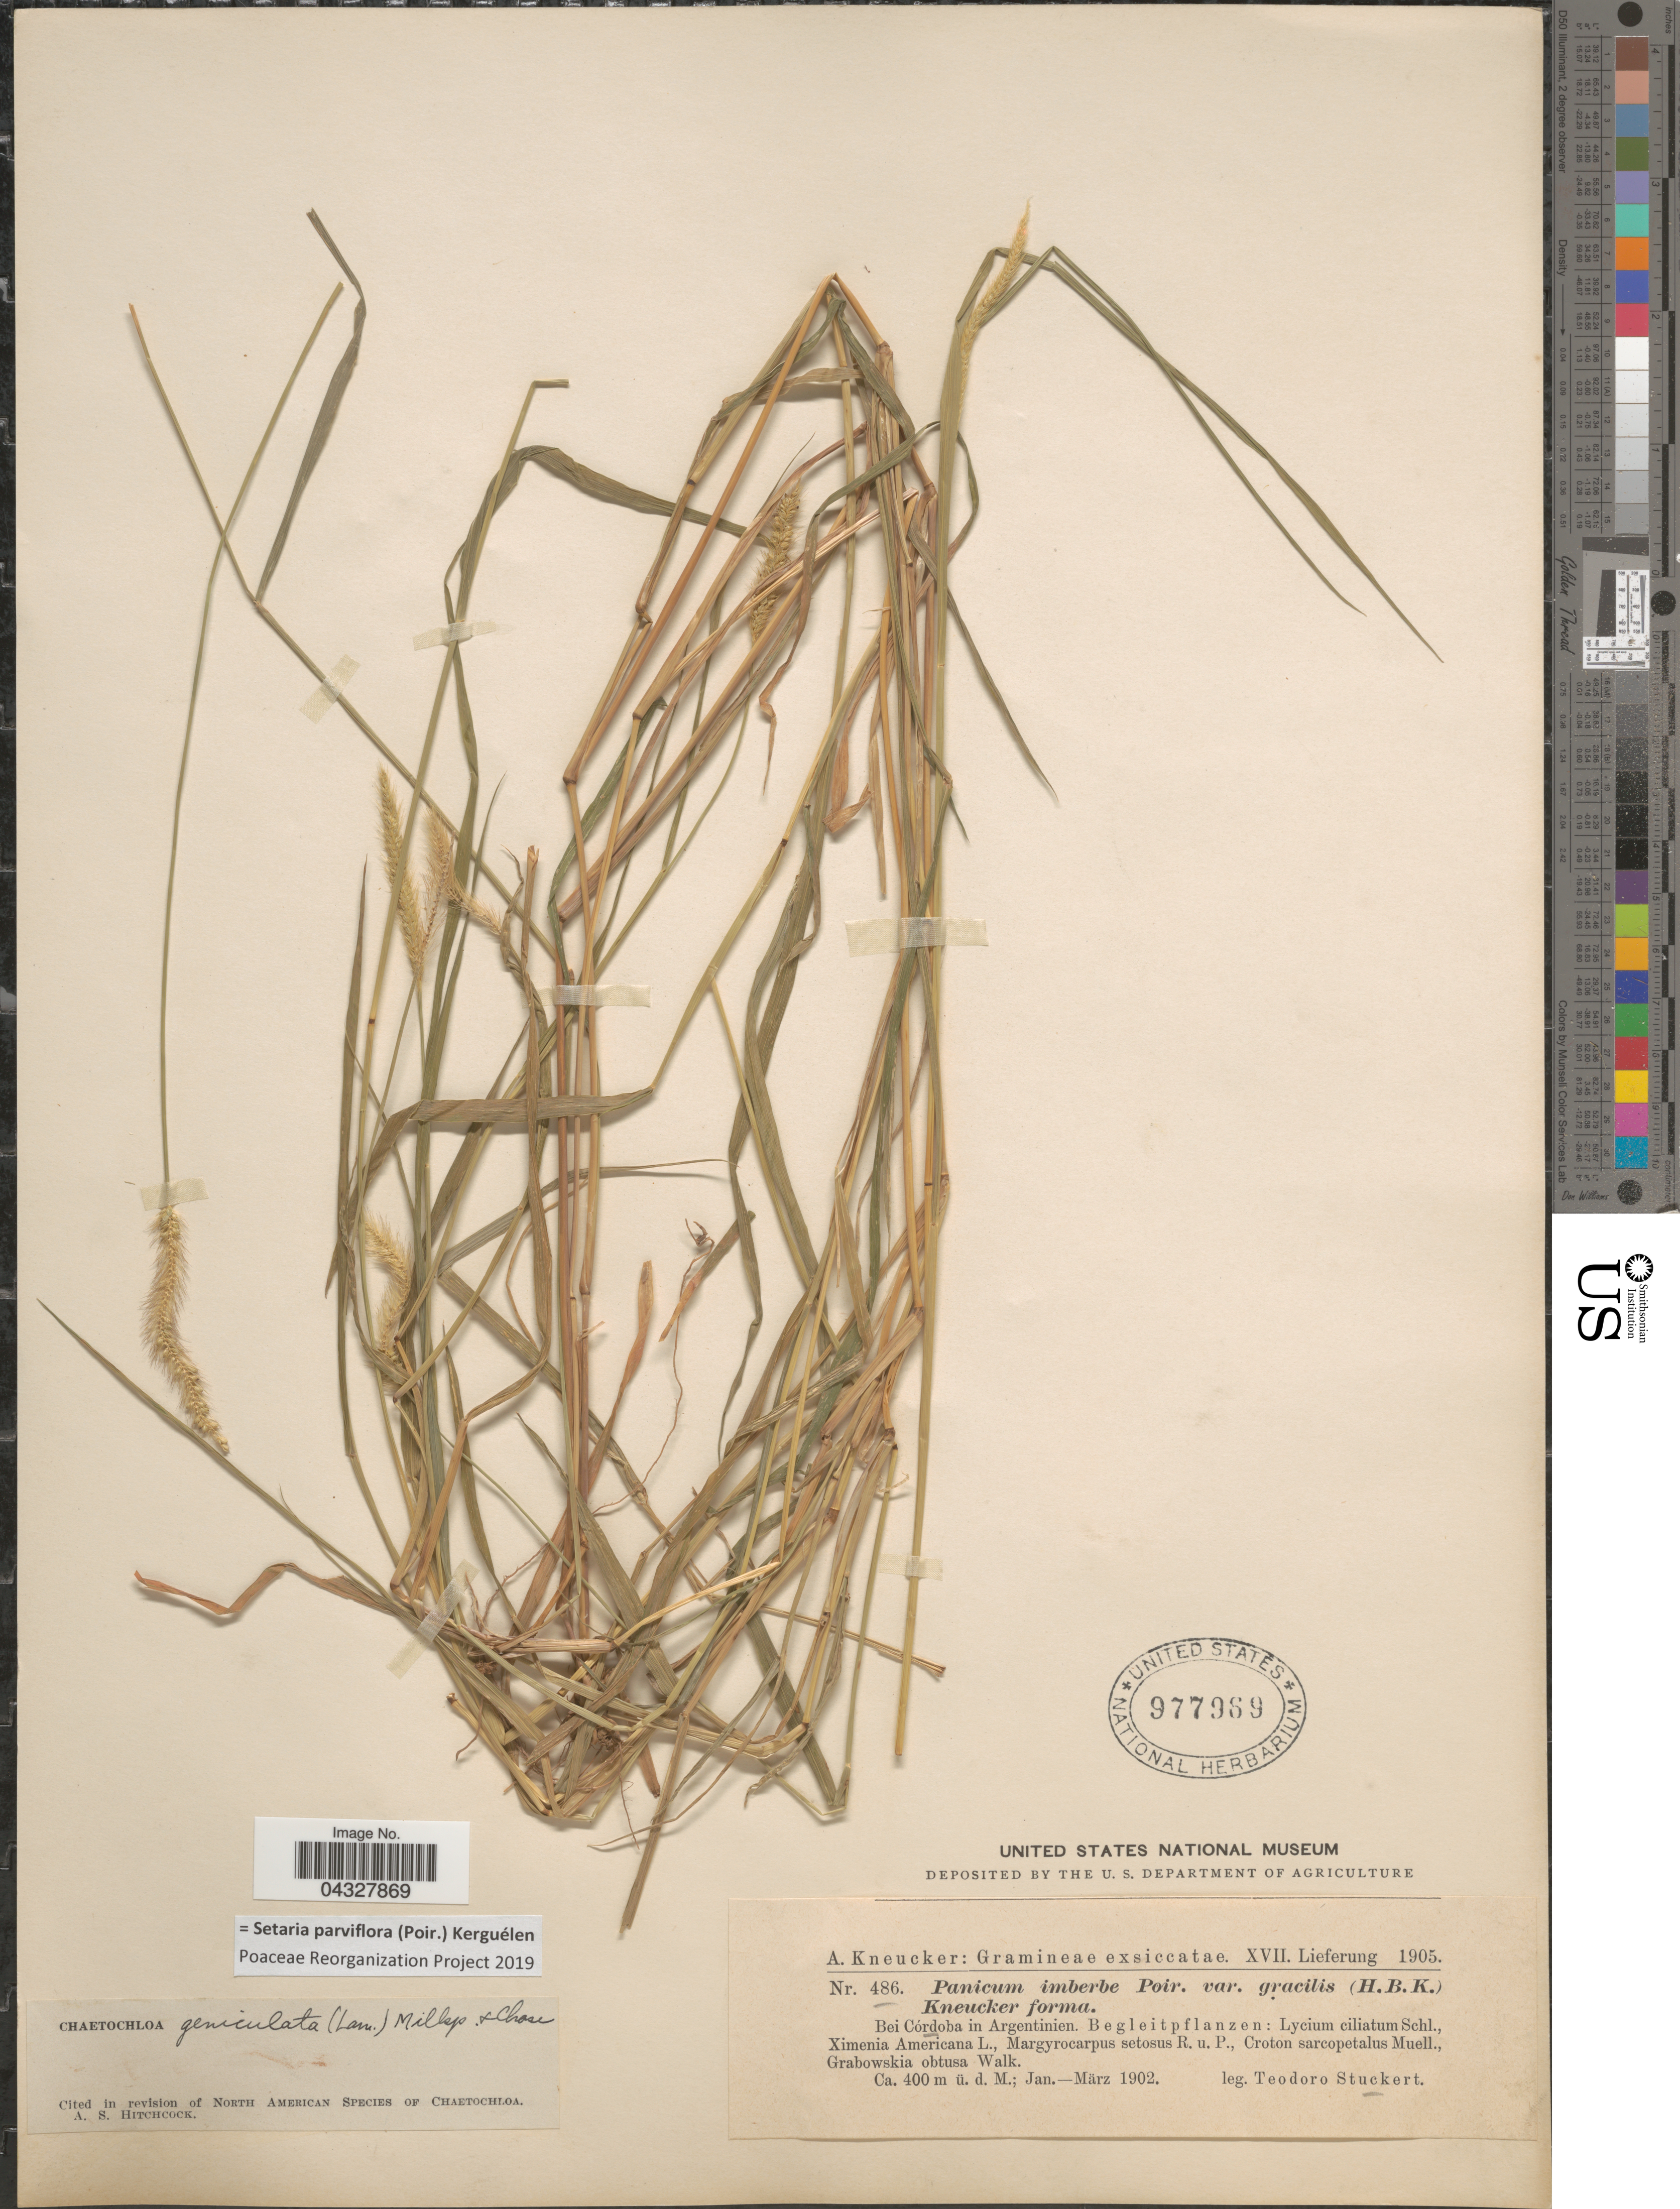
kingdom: Plantae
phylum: Tracheophyta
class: Liliopsida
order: Poales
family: Poaceae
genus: Setaria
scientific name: Setaria parviflora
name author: (Poir.) Kerguélen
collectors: T. Stuckert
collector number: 486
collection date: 1902-01/1902-03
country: Argentina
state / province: Cordoba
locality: Bei Córdoba in Argentinien.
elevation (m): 400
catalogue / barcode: US 977969